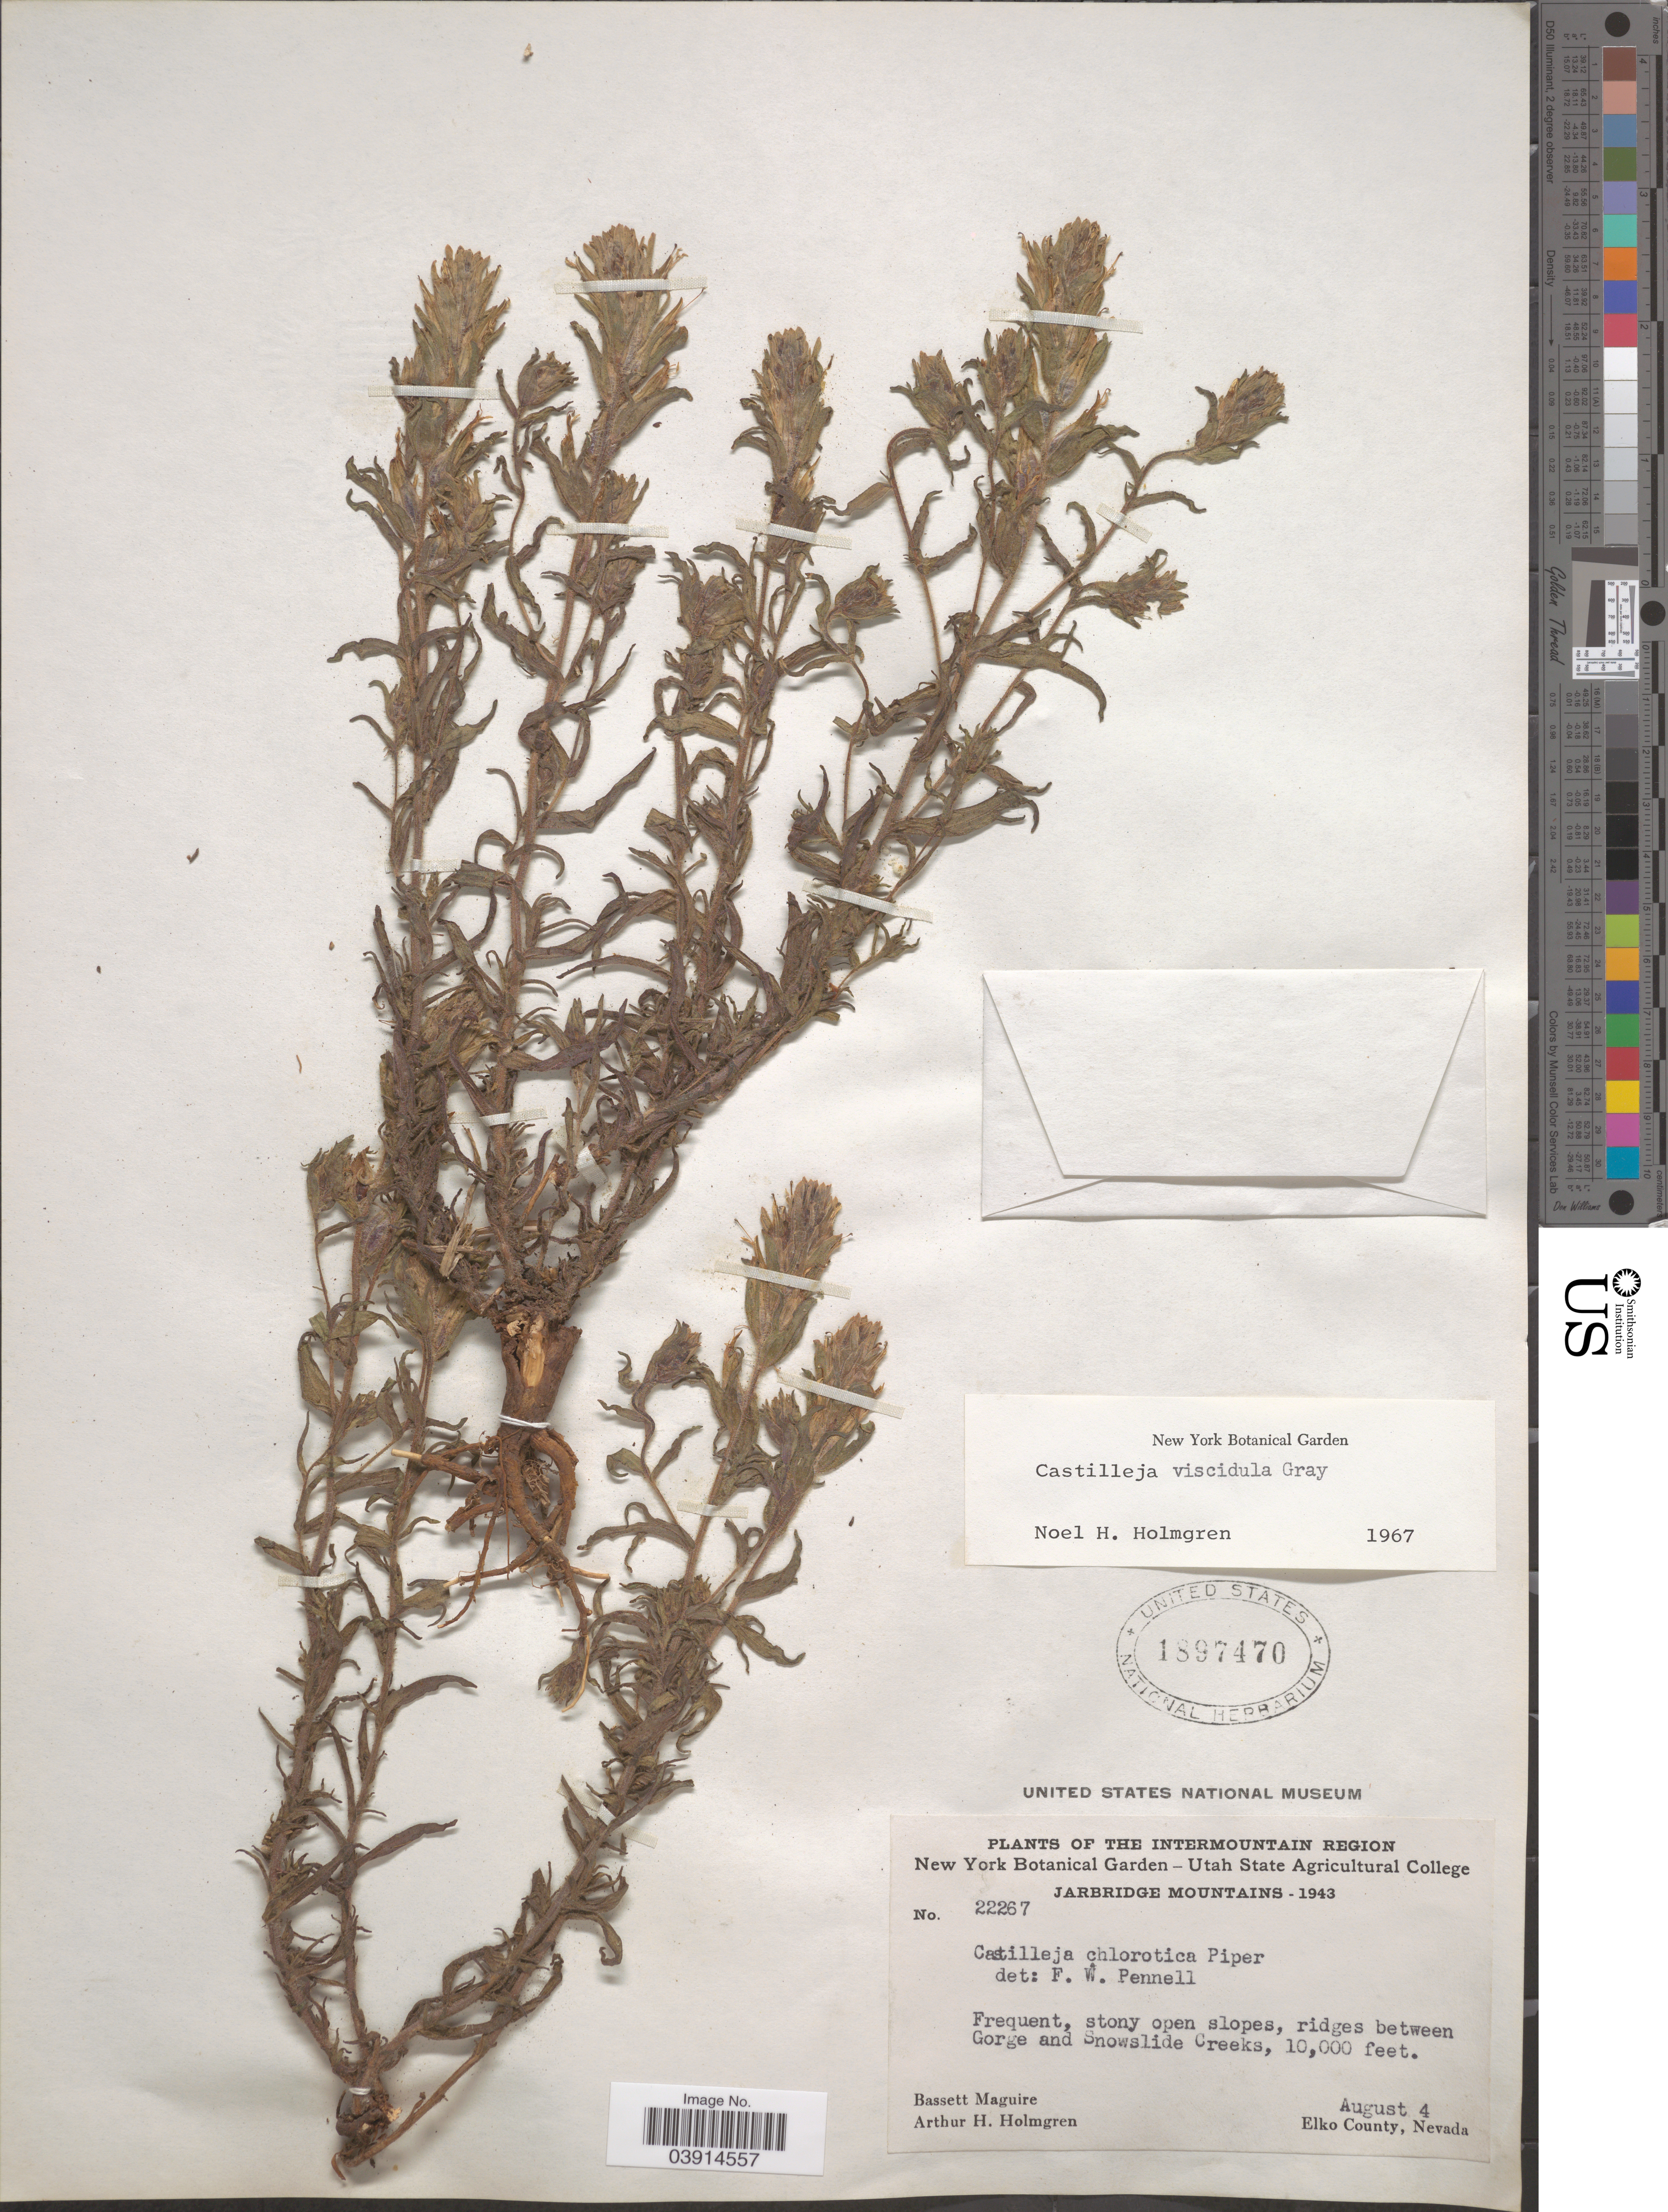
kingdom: Plantae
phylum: Tracheophyta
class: Magnoliopsida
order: Lamiales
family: Orobanchaceae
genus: Castilleja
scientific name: Castilleja viscidula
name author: A. Gray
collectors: B. Maguire & A. H. Holmgren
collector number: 22267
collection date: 1943-08-04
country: United States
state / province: Nevada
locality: The Intermountain Region. Jarbridge Mountains. Ridges between Gorge and Snowslide Creeks. Elko County.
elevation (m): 3048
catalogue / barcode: US 1897470